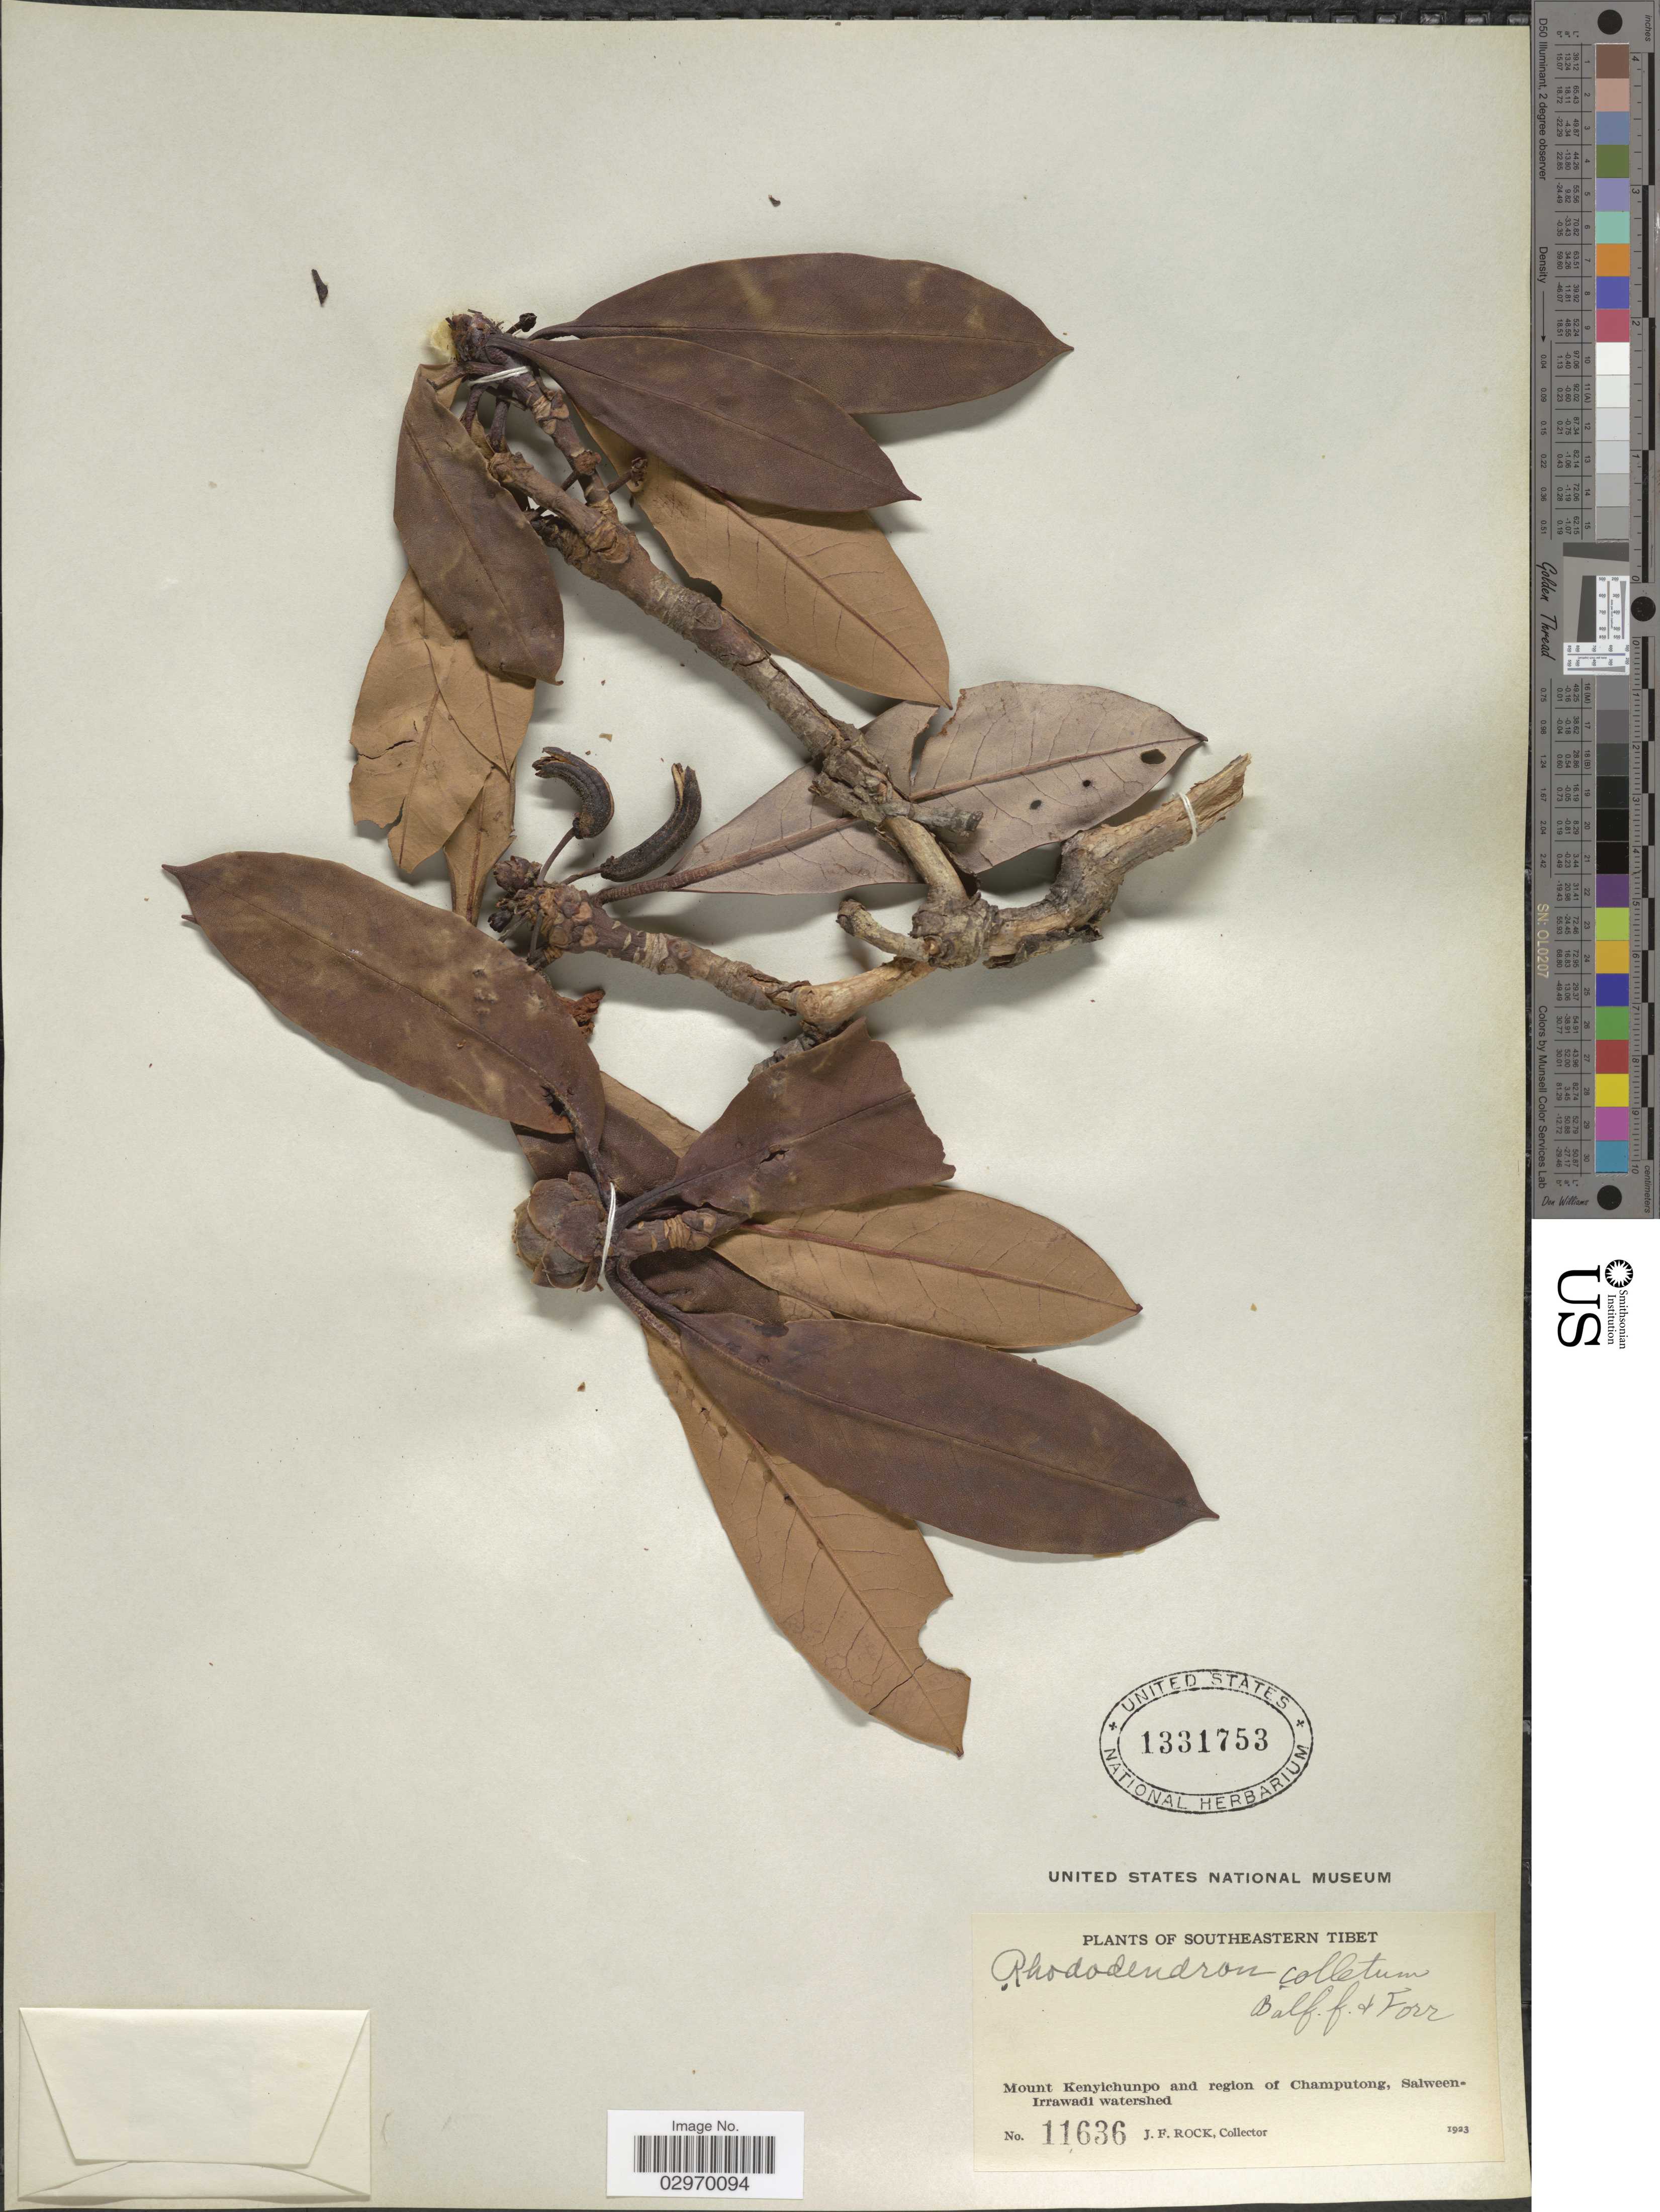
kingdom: Plantae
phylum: Tracheophyta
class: Magnoliopsida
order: Ericales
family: Ericaceae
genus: Rhododendron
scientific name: Rhododendron colletum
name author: Balf. f. & Forrest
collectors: J. Rock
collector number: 11636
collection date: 1923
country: China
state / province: Xizang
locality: Southeastern Tibet. Mount Kenyichunpo and region of Champutong, Salween-Irrawadi watershed.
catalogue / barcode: US 1331753